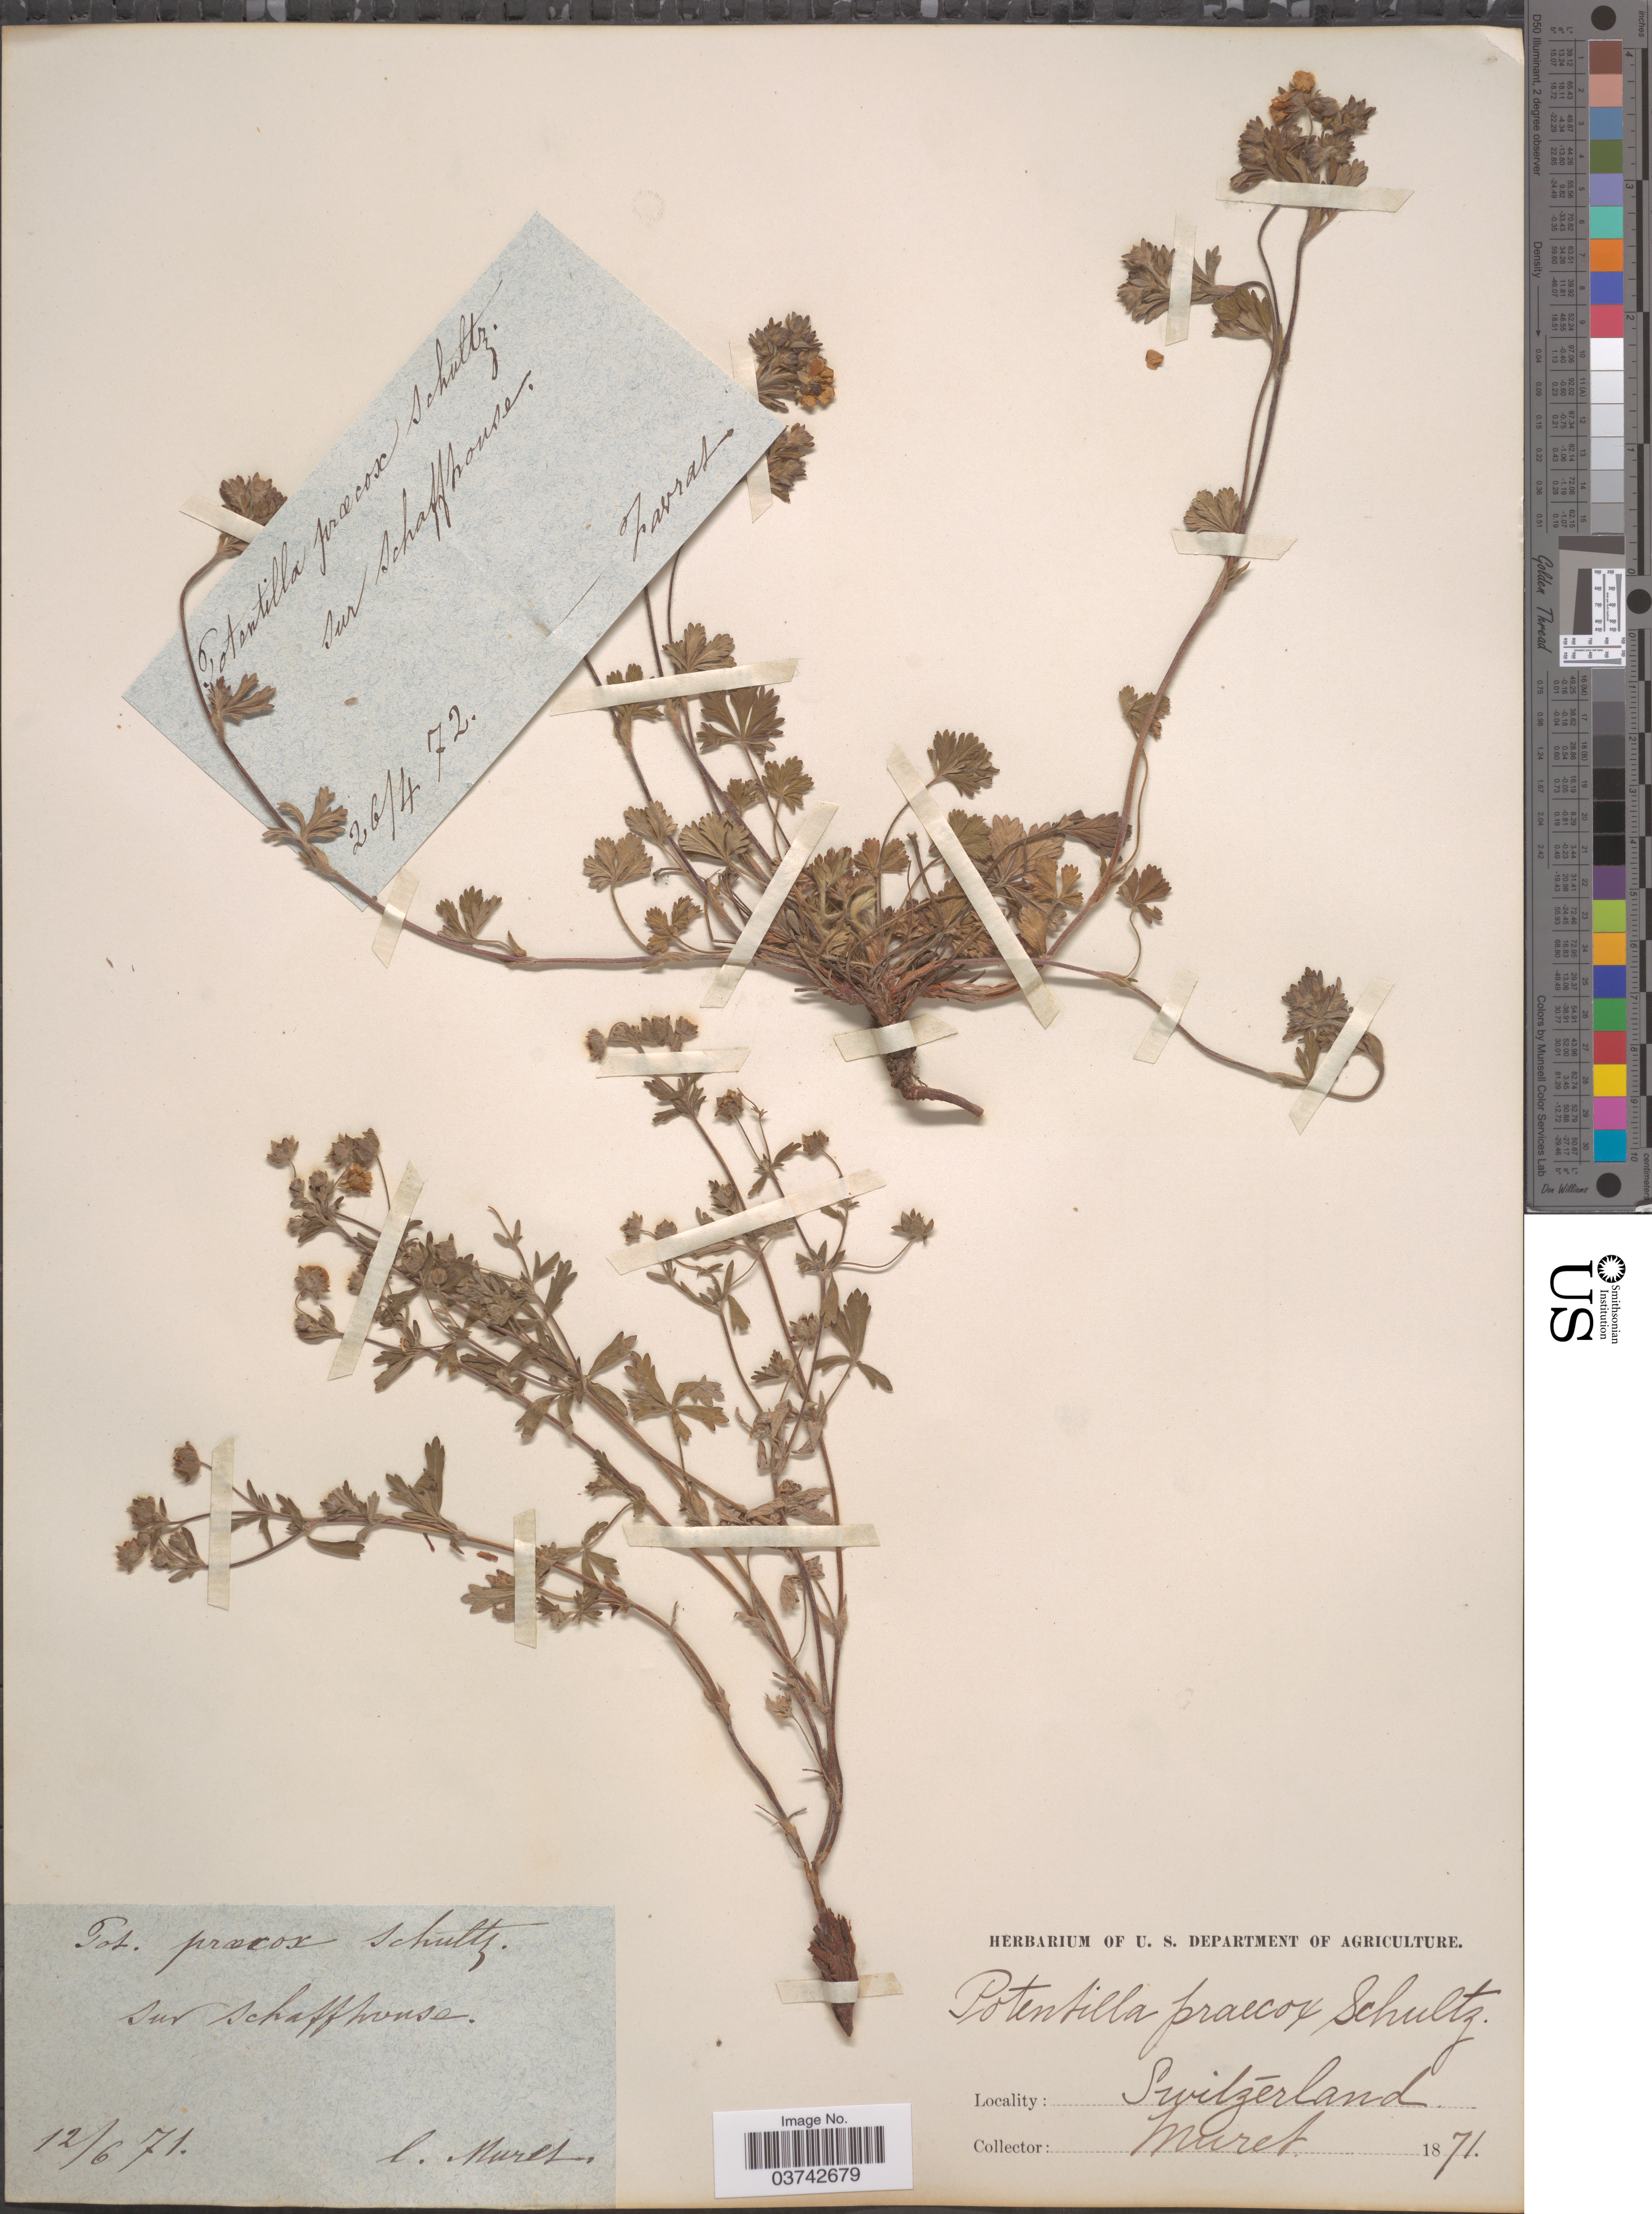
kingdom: Plantae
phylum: Tracheophyta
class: Magnoliopsida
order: Rosales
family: Rosaceae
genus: Potentilla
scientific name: Potentilla praecox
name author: F.W. Schultz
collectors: Muret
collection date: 1871-06-12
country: Switzerland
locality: Sur schaffhouse.